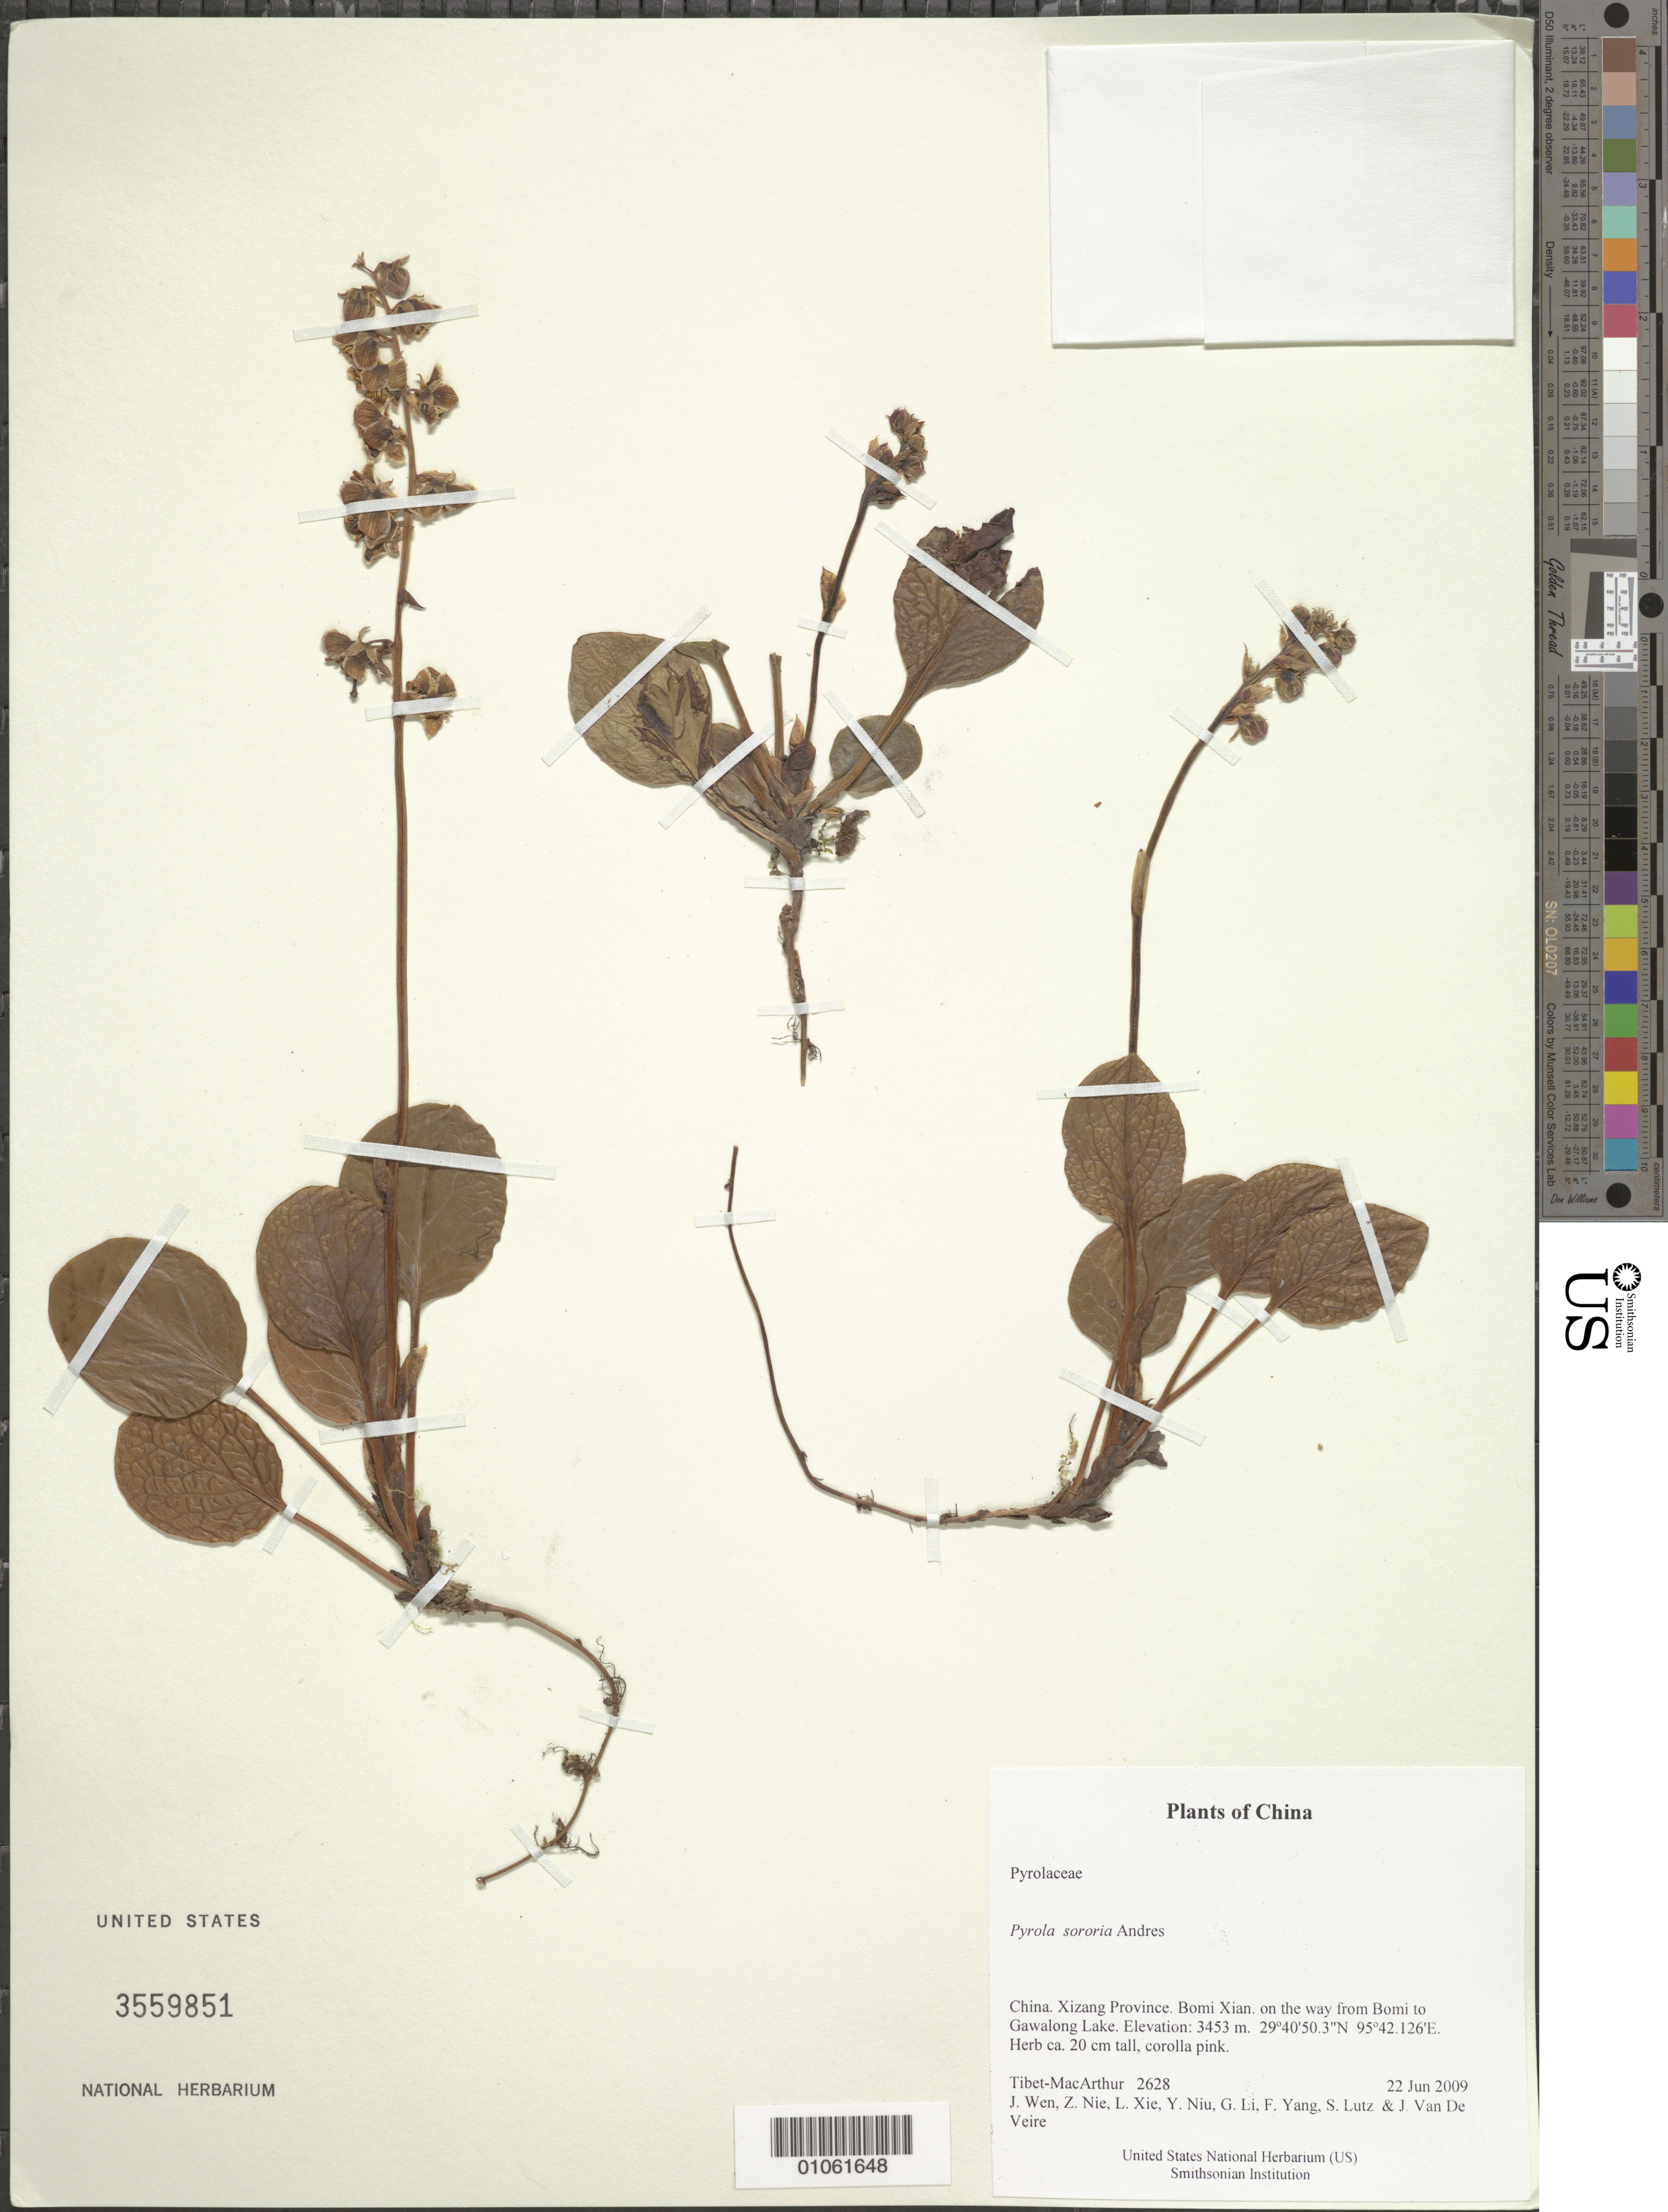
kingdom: Plantae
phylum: Tracheophyta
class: Magnoliopsida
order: Ericales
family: Ericaceae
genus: Pyrola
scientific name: Pyrola sororia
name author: Andres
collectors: Tibet-MacArthur, J. Wen, Z. Nie, L. Xie, Y. Niu, G. Li, F. Yang, S. Lutz & J. Van De Veire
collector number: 2628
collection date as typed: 22 Jun 2009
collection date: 2009-06-22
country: China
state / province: Xizang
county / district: Bomi Xian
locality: on the way from Bomi to Gawalong Lake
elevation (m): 3453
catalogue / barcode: US 3559851